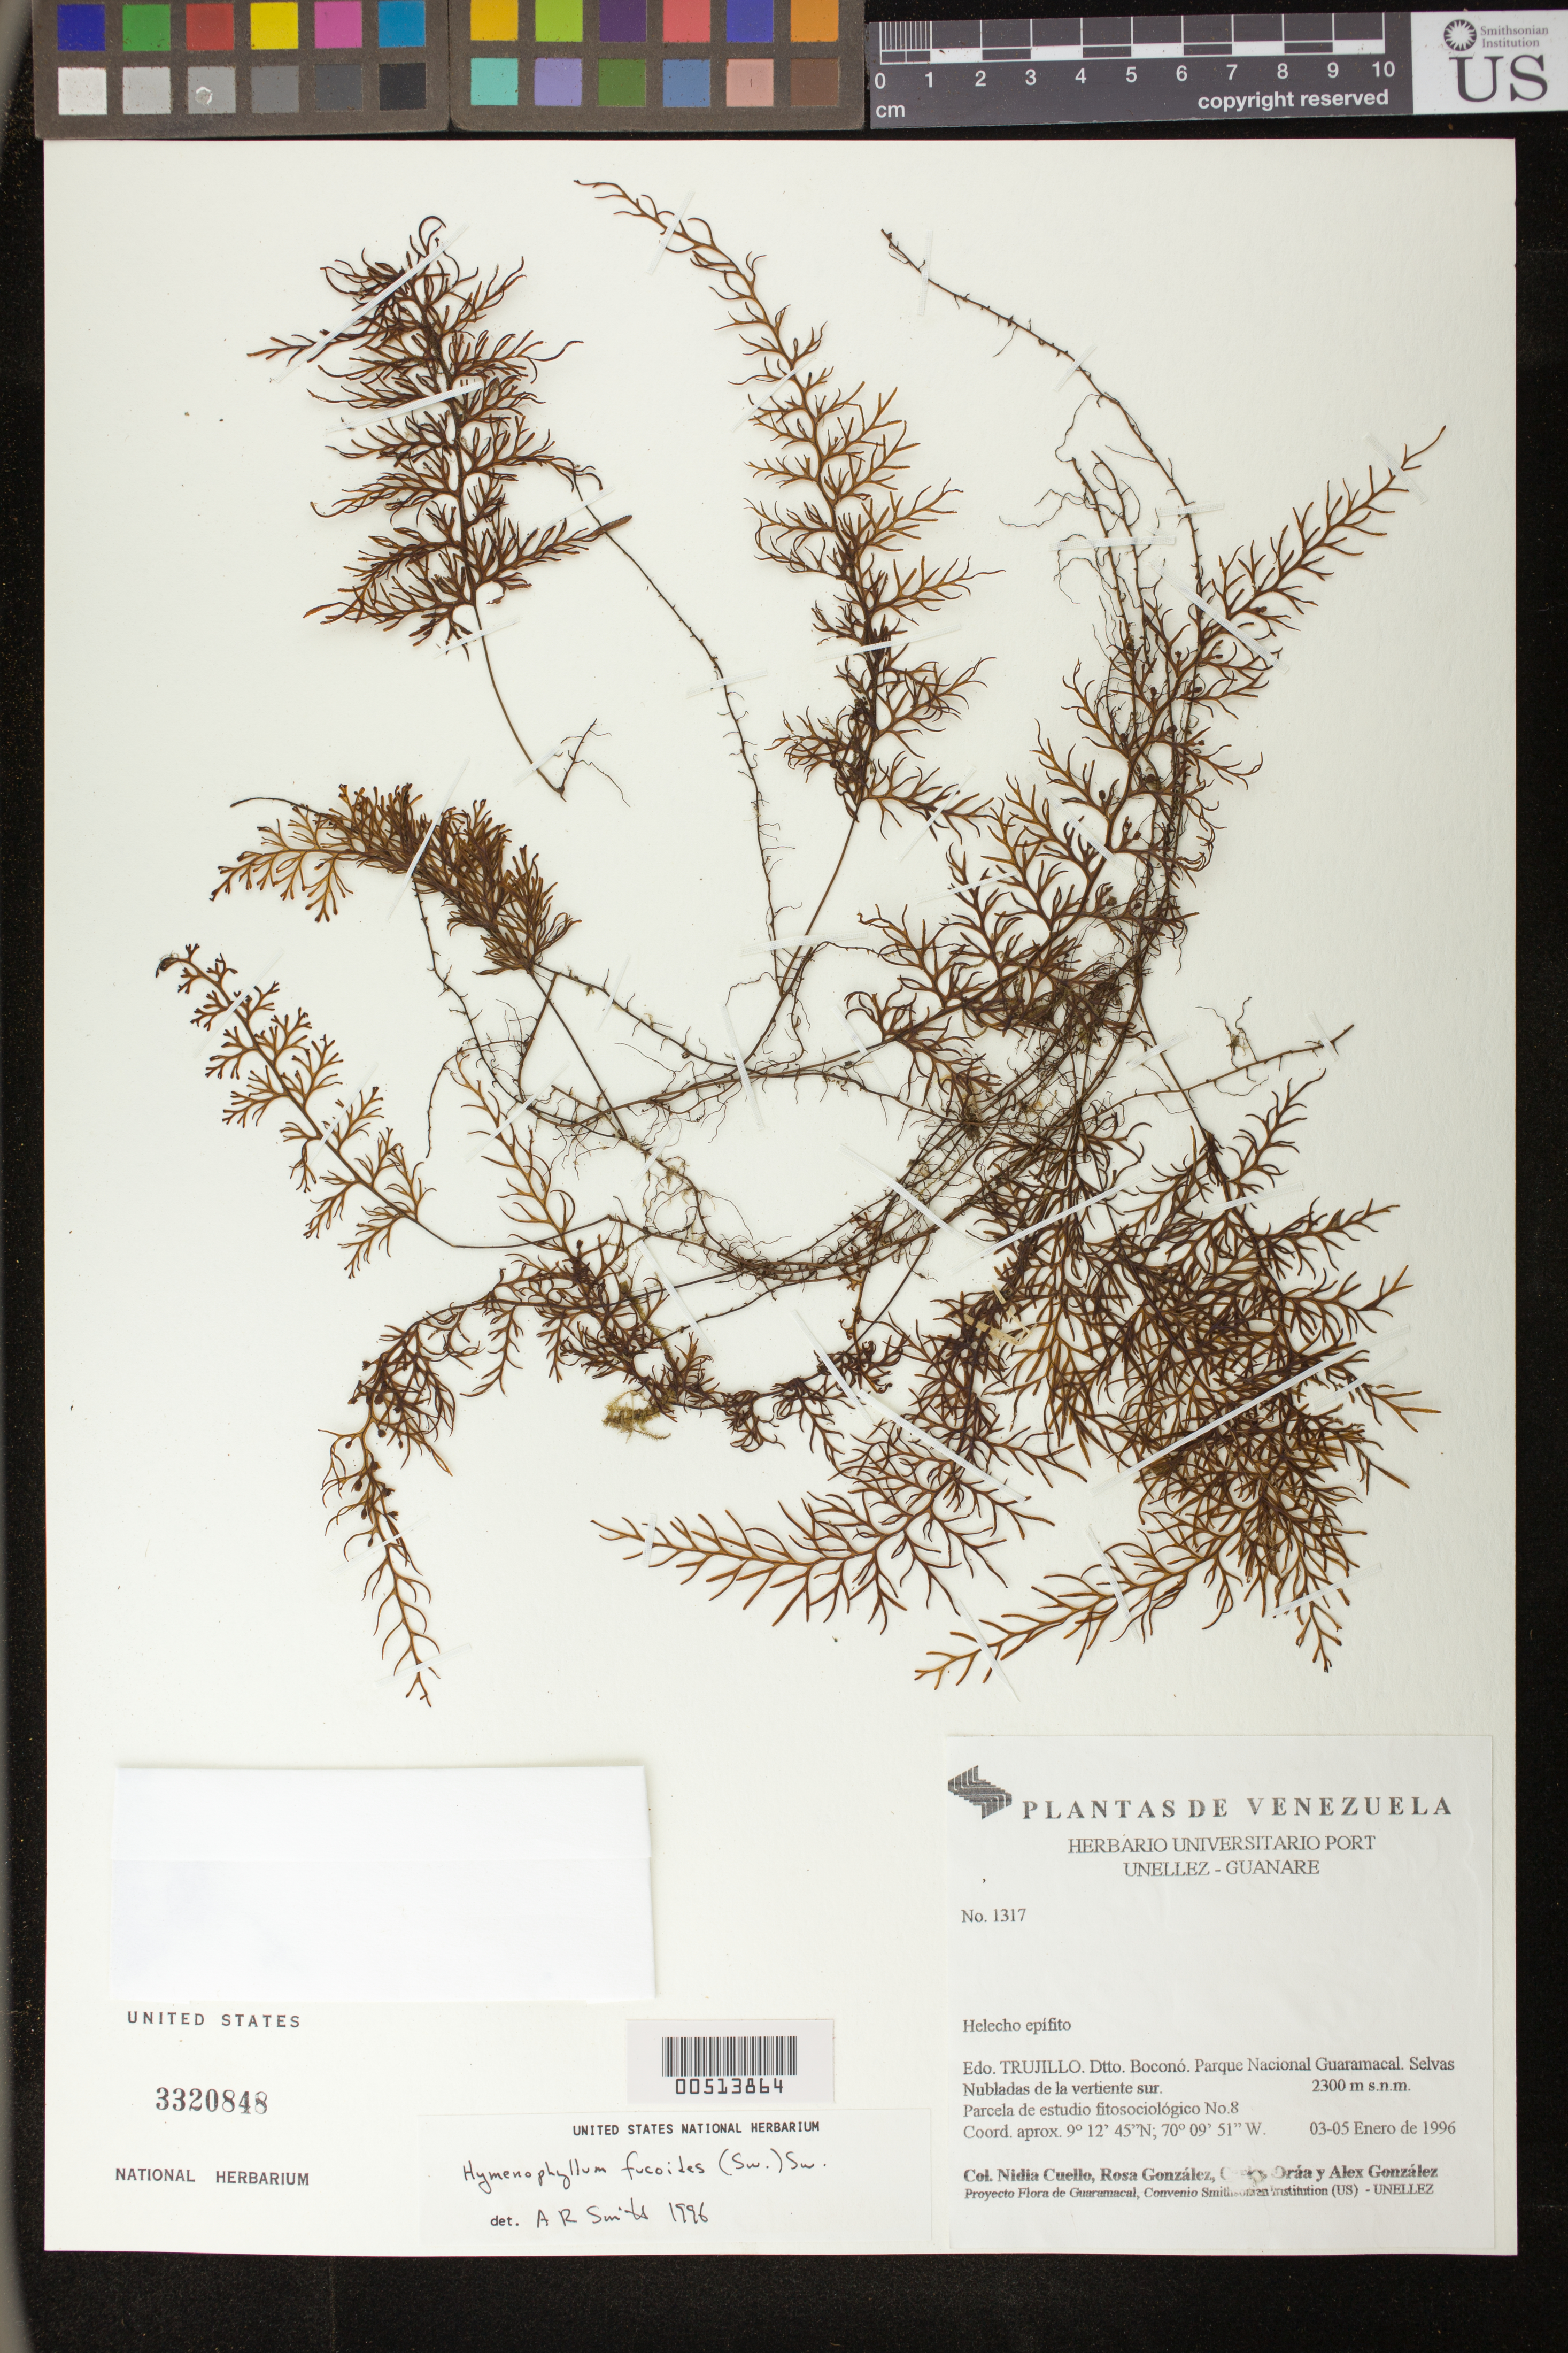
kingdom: Plantae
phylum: Tracheophyta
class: Polypodiopsida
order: Hymenophyllales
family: Hymenophyllaceae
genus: Hymenophyllum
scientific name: Hymenophyllum fucoides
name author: (Sw.) Sw.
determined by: Smith, Alan R., (UC)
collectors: N. L. Cuello, R. González, C. Oráa & A. Gonzáles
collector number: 1317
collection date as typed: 03 Jan 1996 to 05 Jan 1996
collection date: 1996-01-03/1996-01-05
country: Venezuela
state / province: Trujillo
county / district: Boconó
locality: Parque Nacional Guaramacal, vertiente S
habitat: Selvas Nubladas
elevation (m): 2300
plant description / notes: AAU, NY, PORT, UC, US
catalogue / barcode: US 3320848